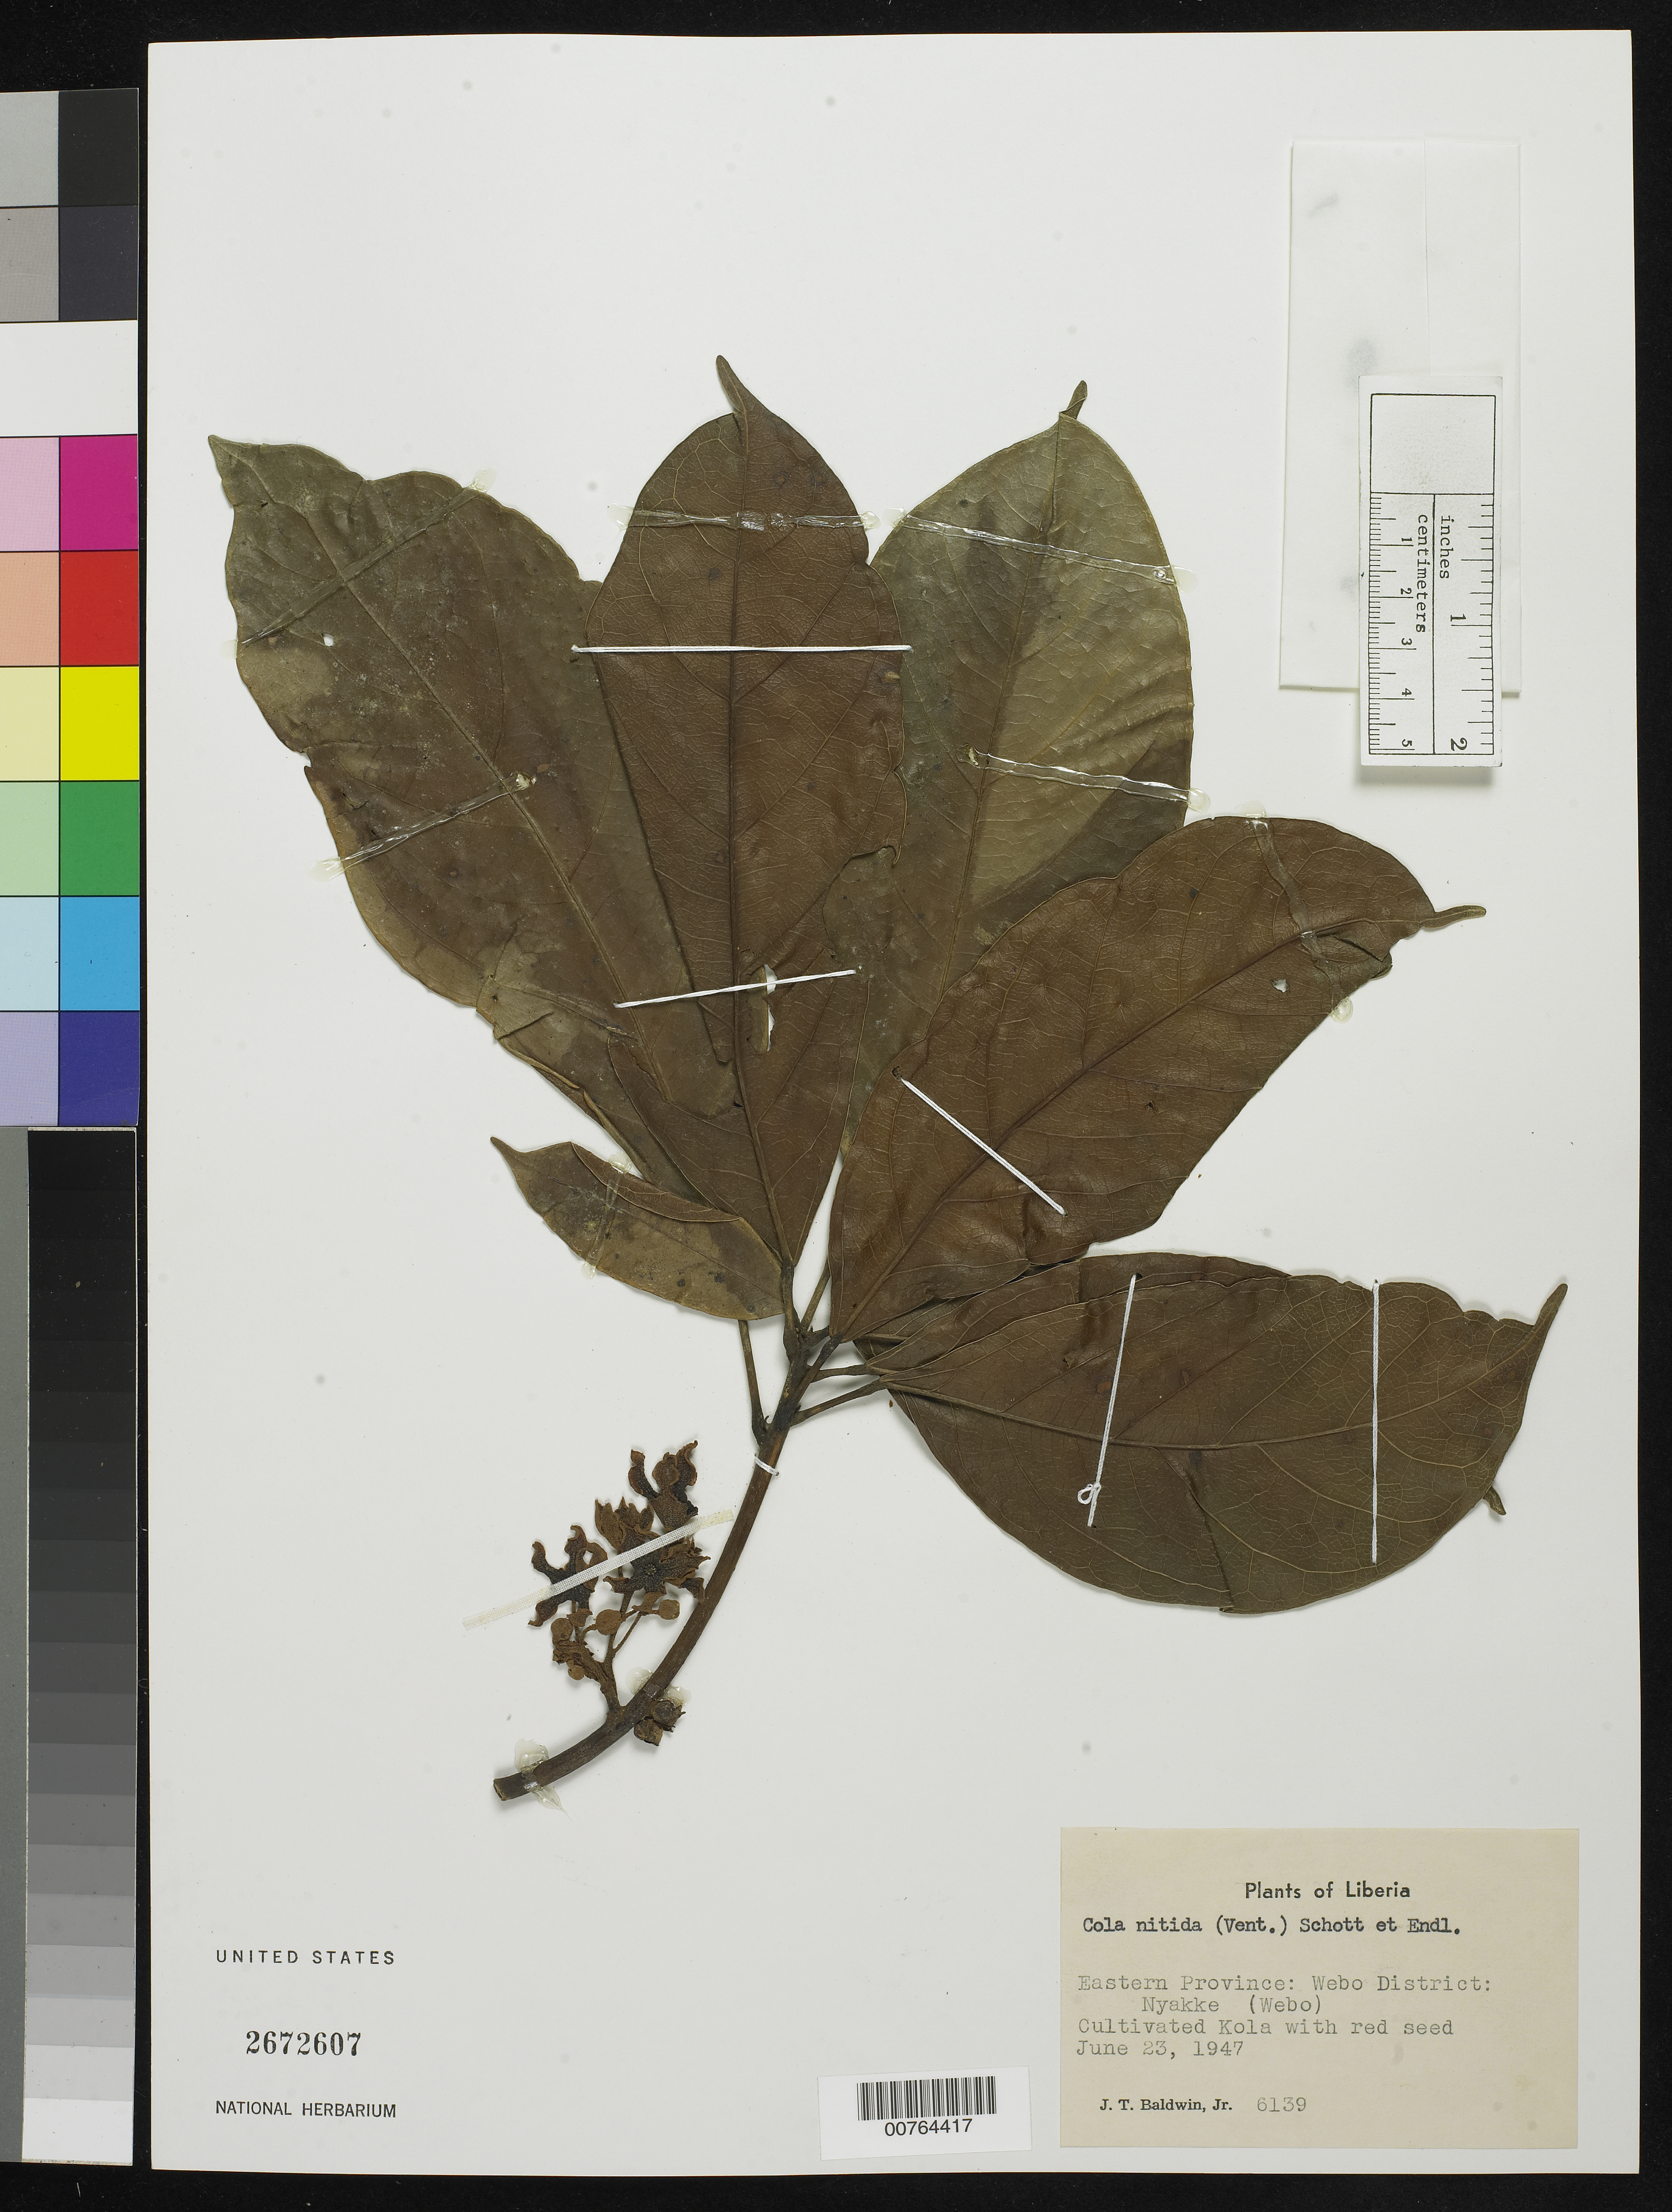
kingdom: Plantae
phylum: Tracheophyta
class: Magnoliopsida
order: Malvales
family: Malvaceae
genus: Cola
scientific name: Cola nitida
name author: (Vent.) Schott & Endl.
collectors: J. T. Baldwin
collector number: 6139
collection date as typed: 23 Jun 1947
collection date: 1947-06-23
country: Liberia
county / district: Nyakke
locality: Eastern Province: Webo District: (Webo)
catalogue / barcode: US 2672607